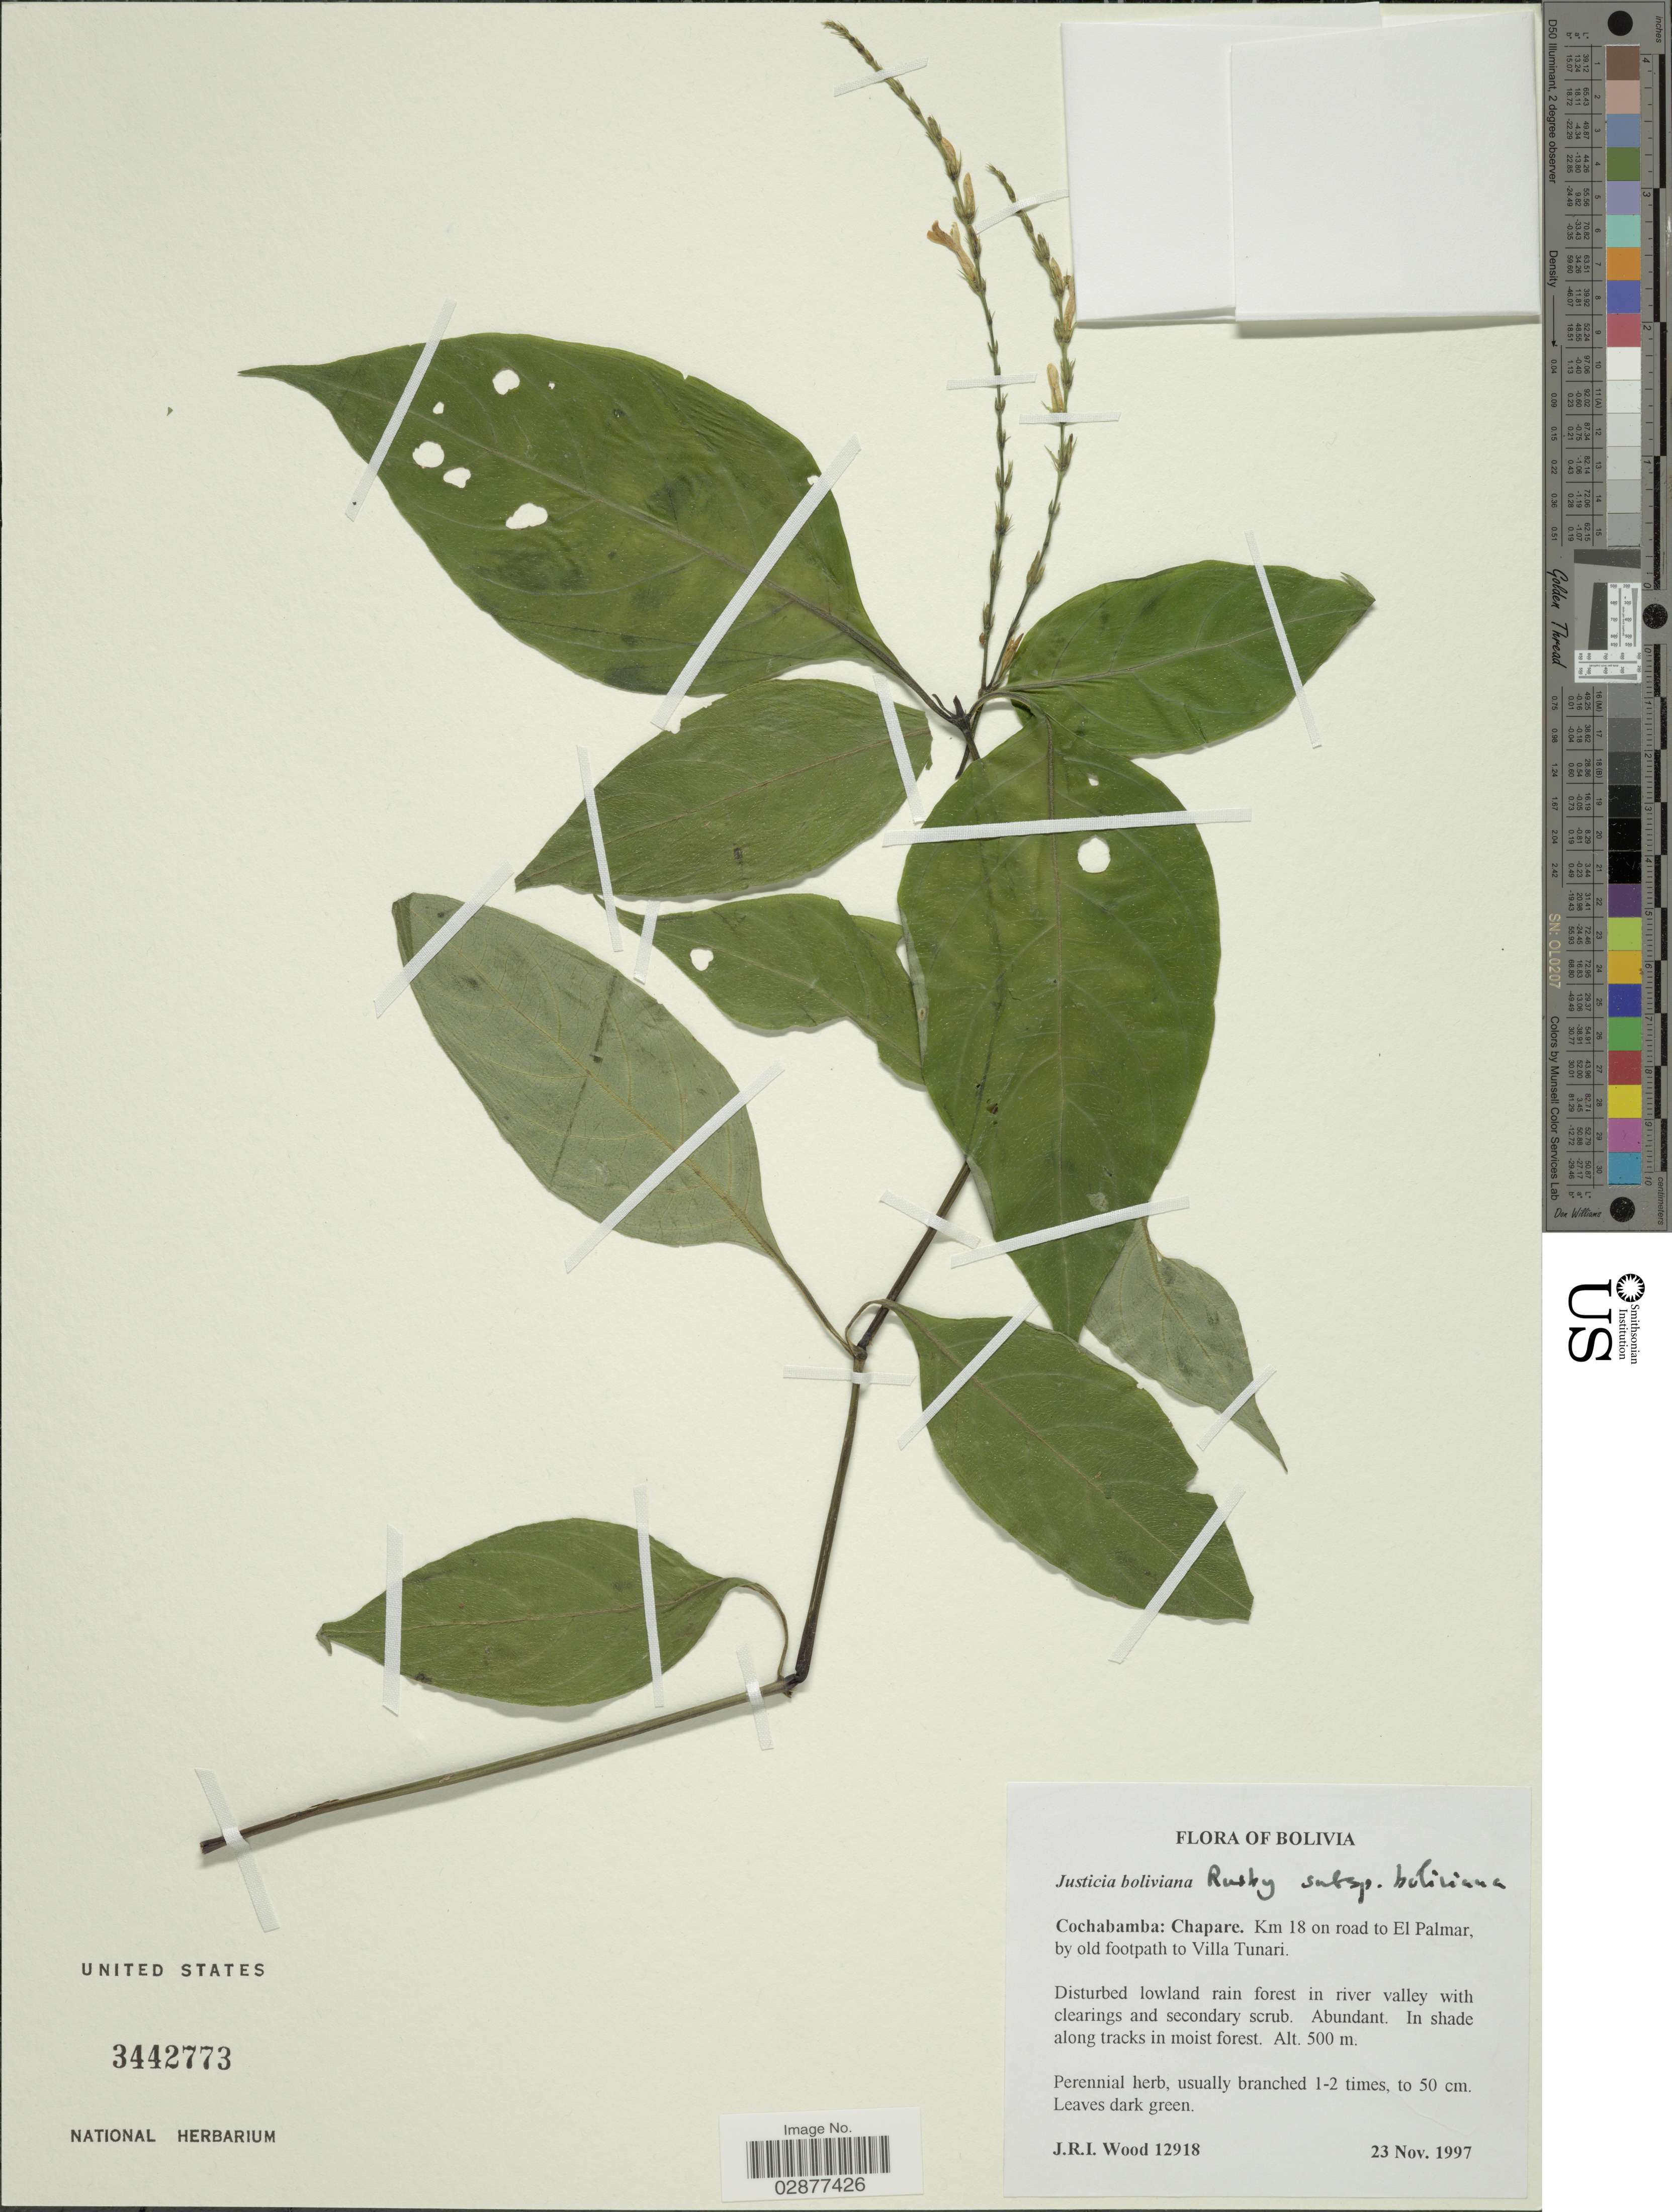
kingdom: Plantae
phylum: Tracheophyta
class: Magnoliopsida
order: Lamiales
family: Acanthaceae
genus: Justicia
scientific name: Justicia boliviana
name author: Rusby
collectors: J. R. I. Wood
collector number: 12918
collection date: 1997-11-23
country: Bolivia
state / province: Cochabamba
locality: Chapare. Km 18 on road to El Palmar, by old footpath to Villa Tunari.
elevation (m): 500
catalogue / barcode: US 3442773